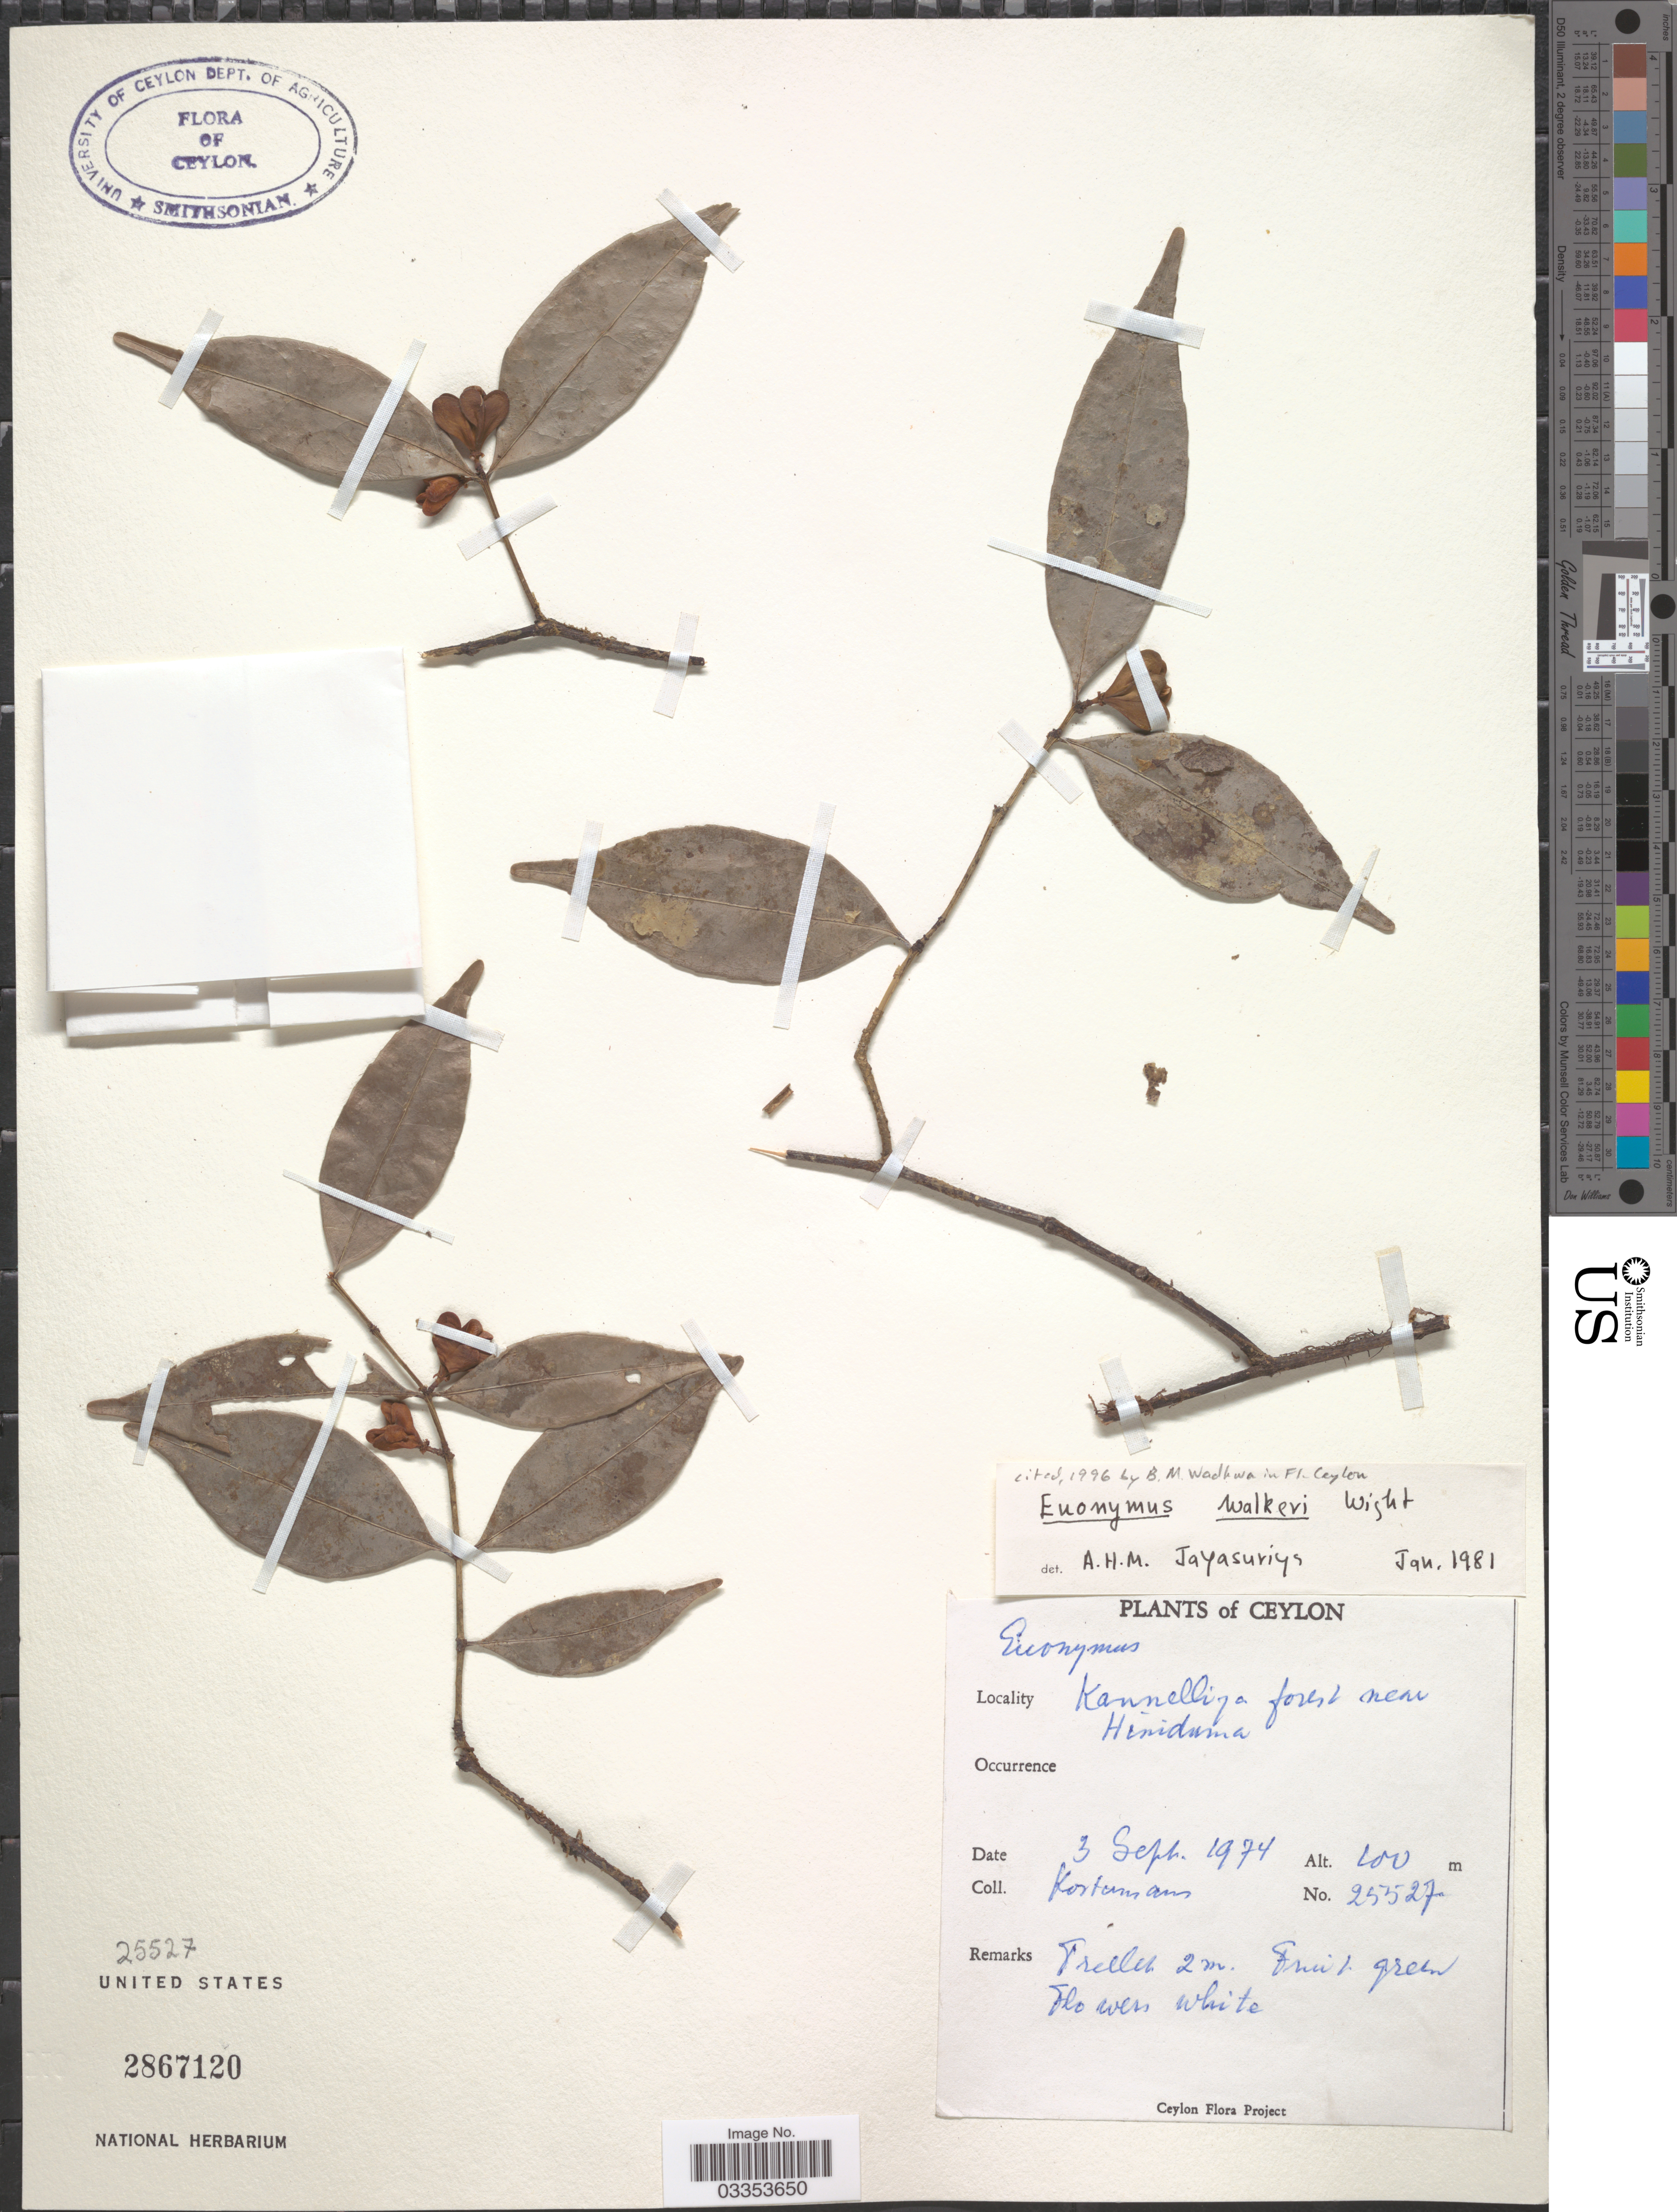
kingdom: Plantae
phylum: Tracheophyta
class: Magnoliopsida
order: Celastrales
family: Celastraceae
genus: Euonymus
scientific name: Euonymus walkeri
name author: Wight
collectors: Kostermans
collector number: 25527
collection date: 1974-09-03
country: Sri Lanka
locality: Ceylon. Kannelliya a forest near Hiniduma.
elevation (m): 100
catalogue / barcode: US 2867120